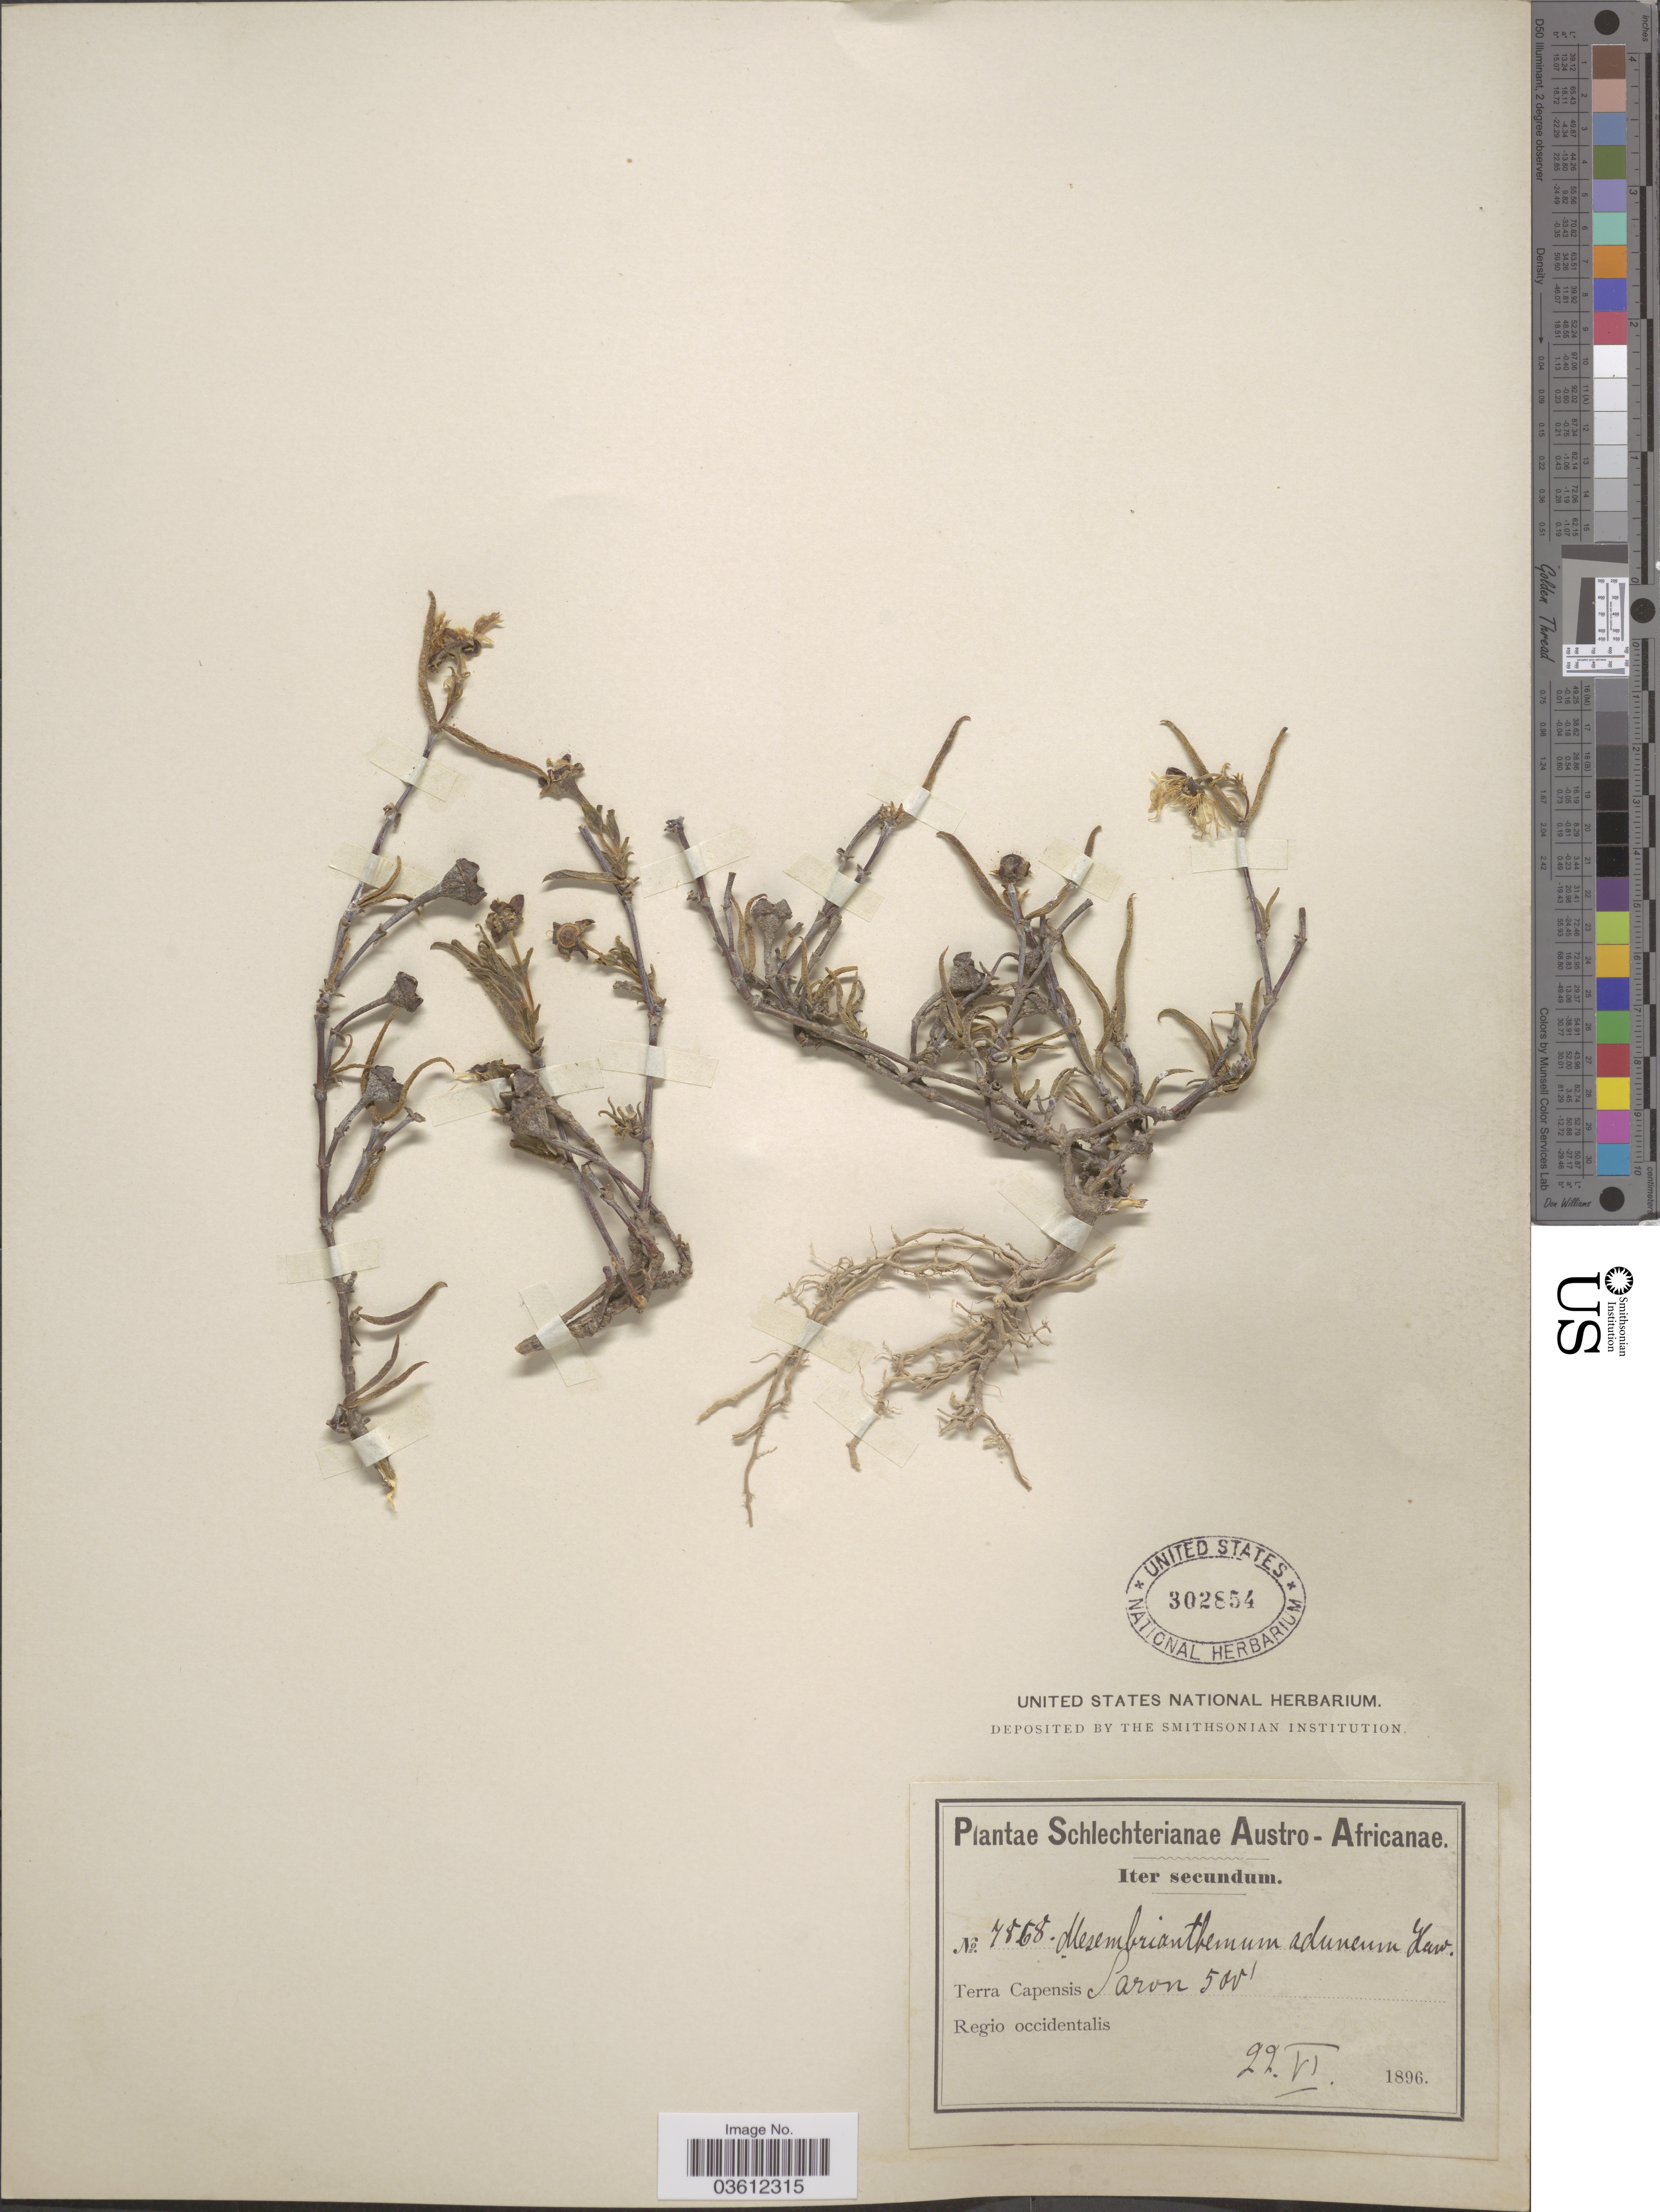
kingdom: Plantae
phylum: Tracheophyta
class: Magnoliopsida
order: Caryophyllales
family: Aizoaceae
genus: Mesembryanthemum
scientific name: Mesembryanthemum aduncum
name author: Haw.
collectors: Schlechter, --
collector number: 7868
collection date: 1896-06-22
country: South Africa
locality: Austro-Africanae. Terra Capensis. Regio occidentalis. Saron.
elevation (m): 152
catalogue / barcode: US 302854